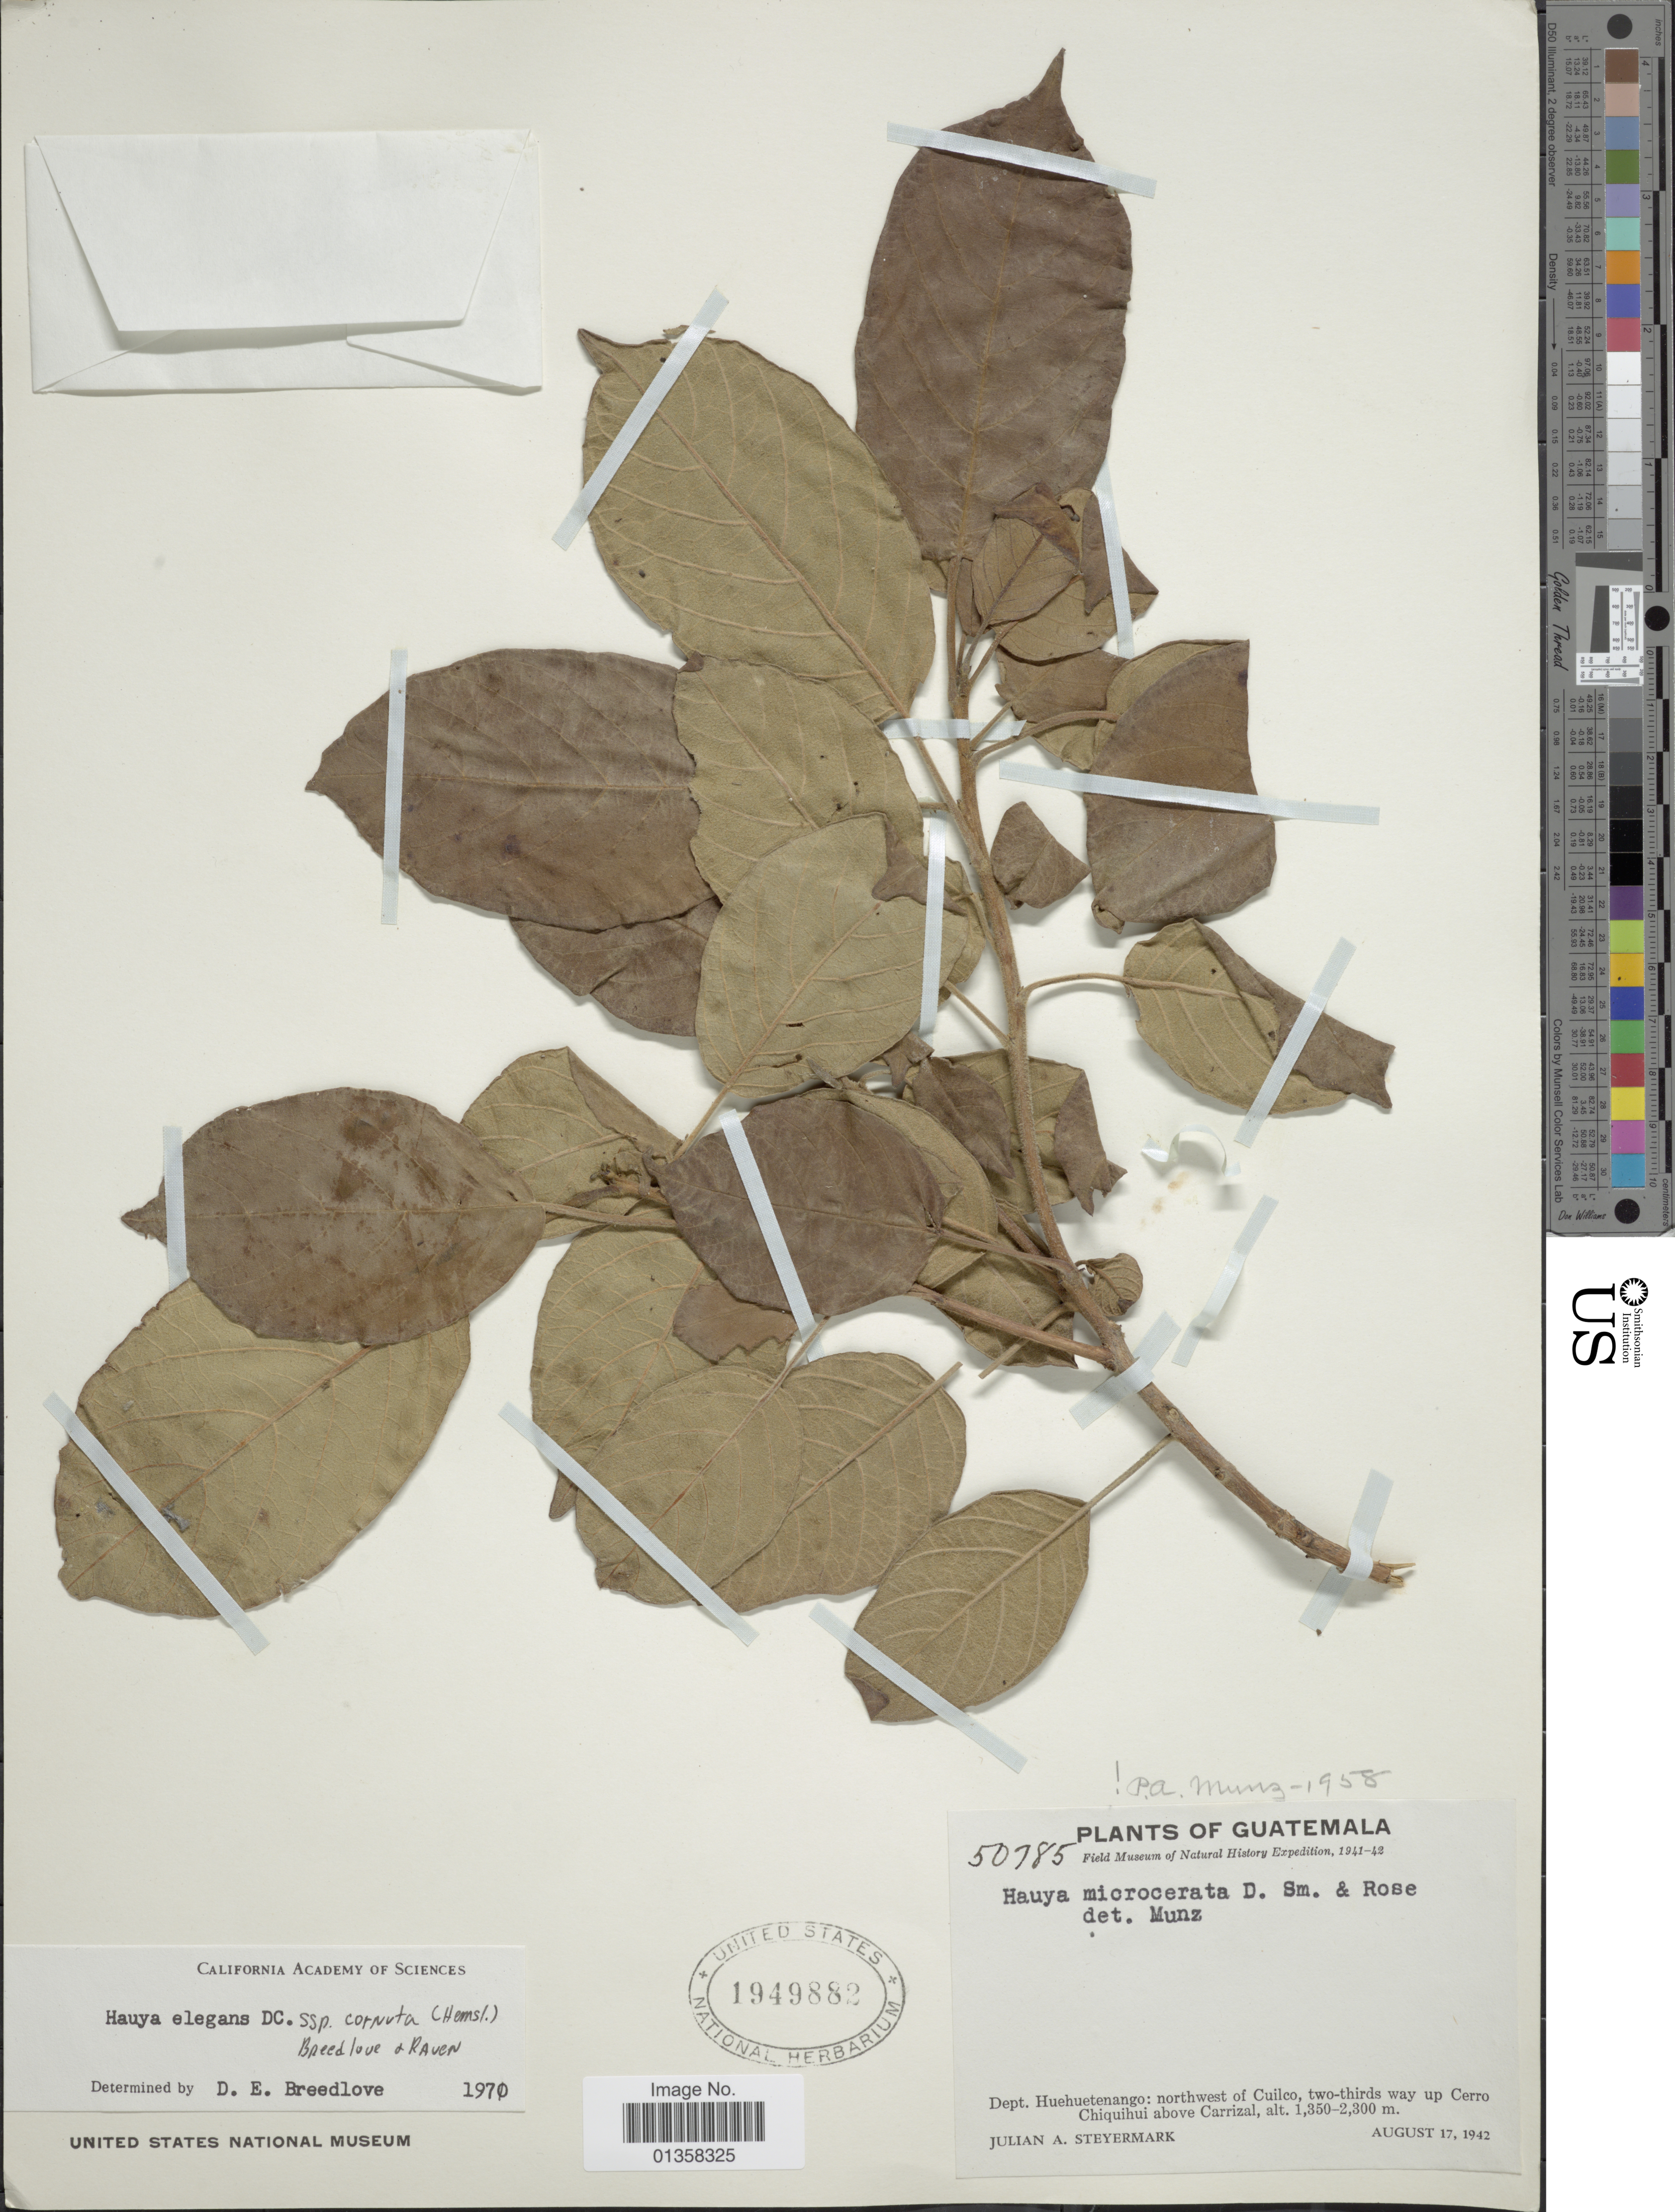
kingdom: Plantae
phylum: Tracheophyta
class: Magnoliopsida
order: Myrtales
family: Onagraceae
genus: Ludwigia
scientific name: Ludwigia hyssopifolia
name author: (G. Don) Exell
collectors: J. Steyermark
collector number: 50785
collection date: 1942-08-17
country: Guatemala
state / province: Huehuetenango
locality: Northwest of Cuilco, two-thirds way up Cerro Chiquihui above Carrizal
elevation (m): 1350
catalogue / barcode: US 1949882